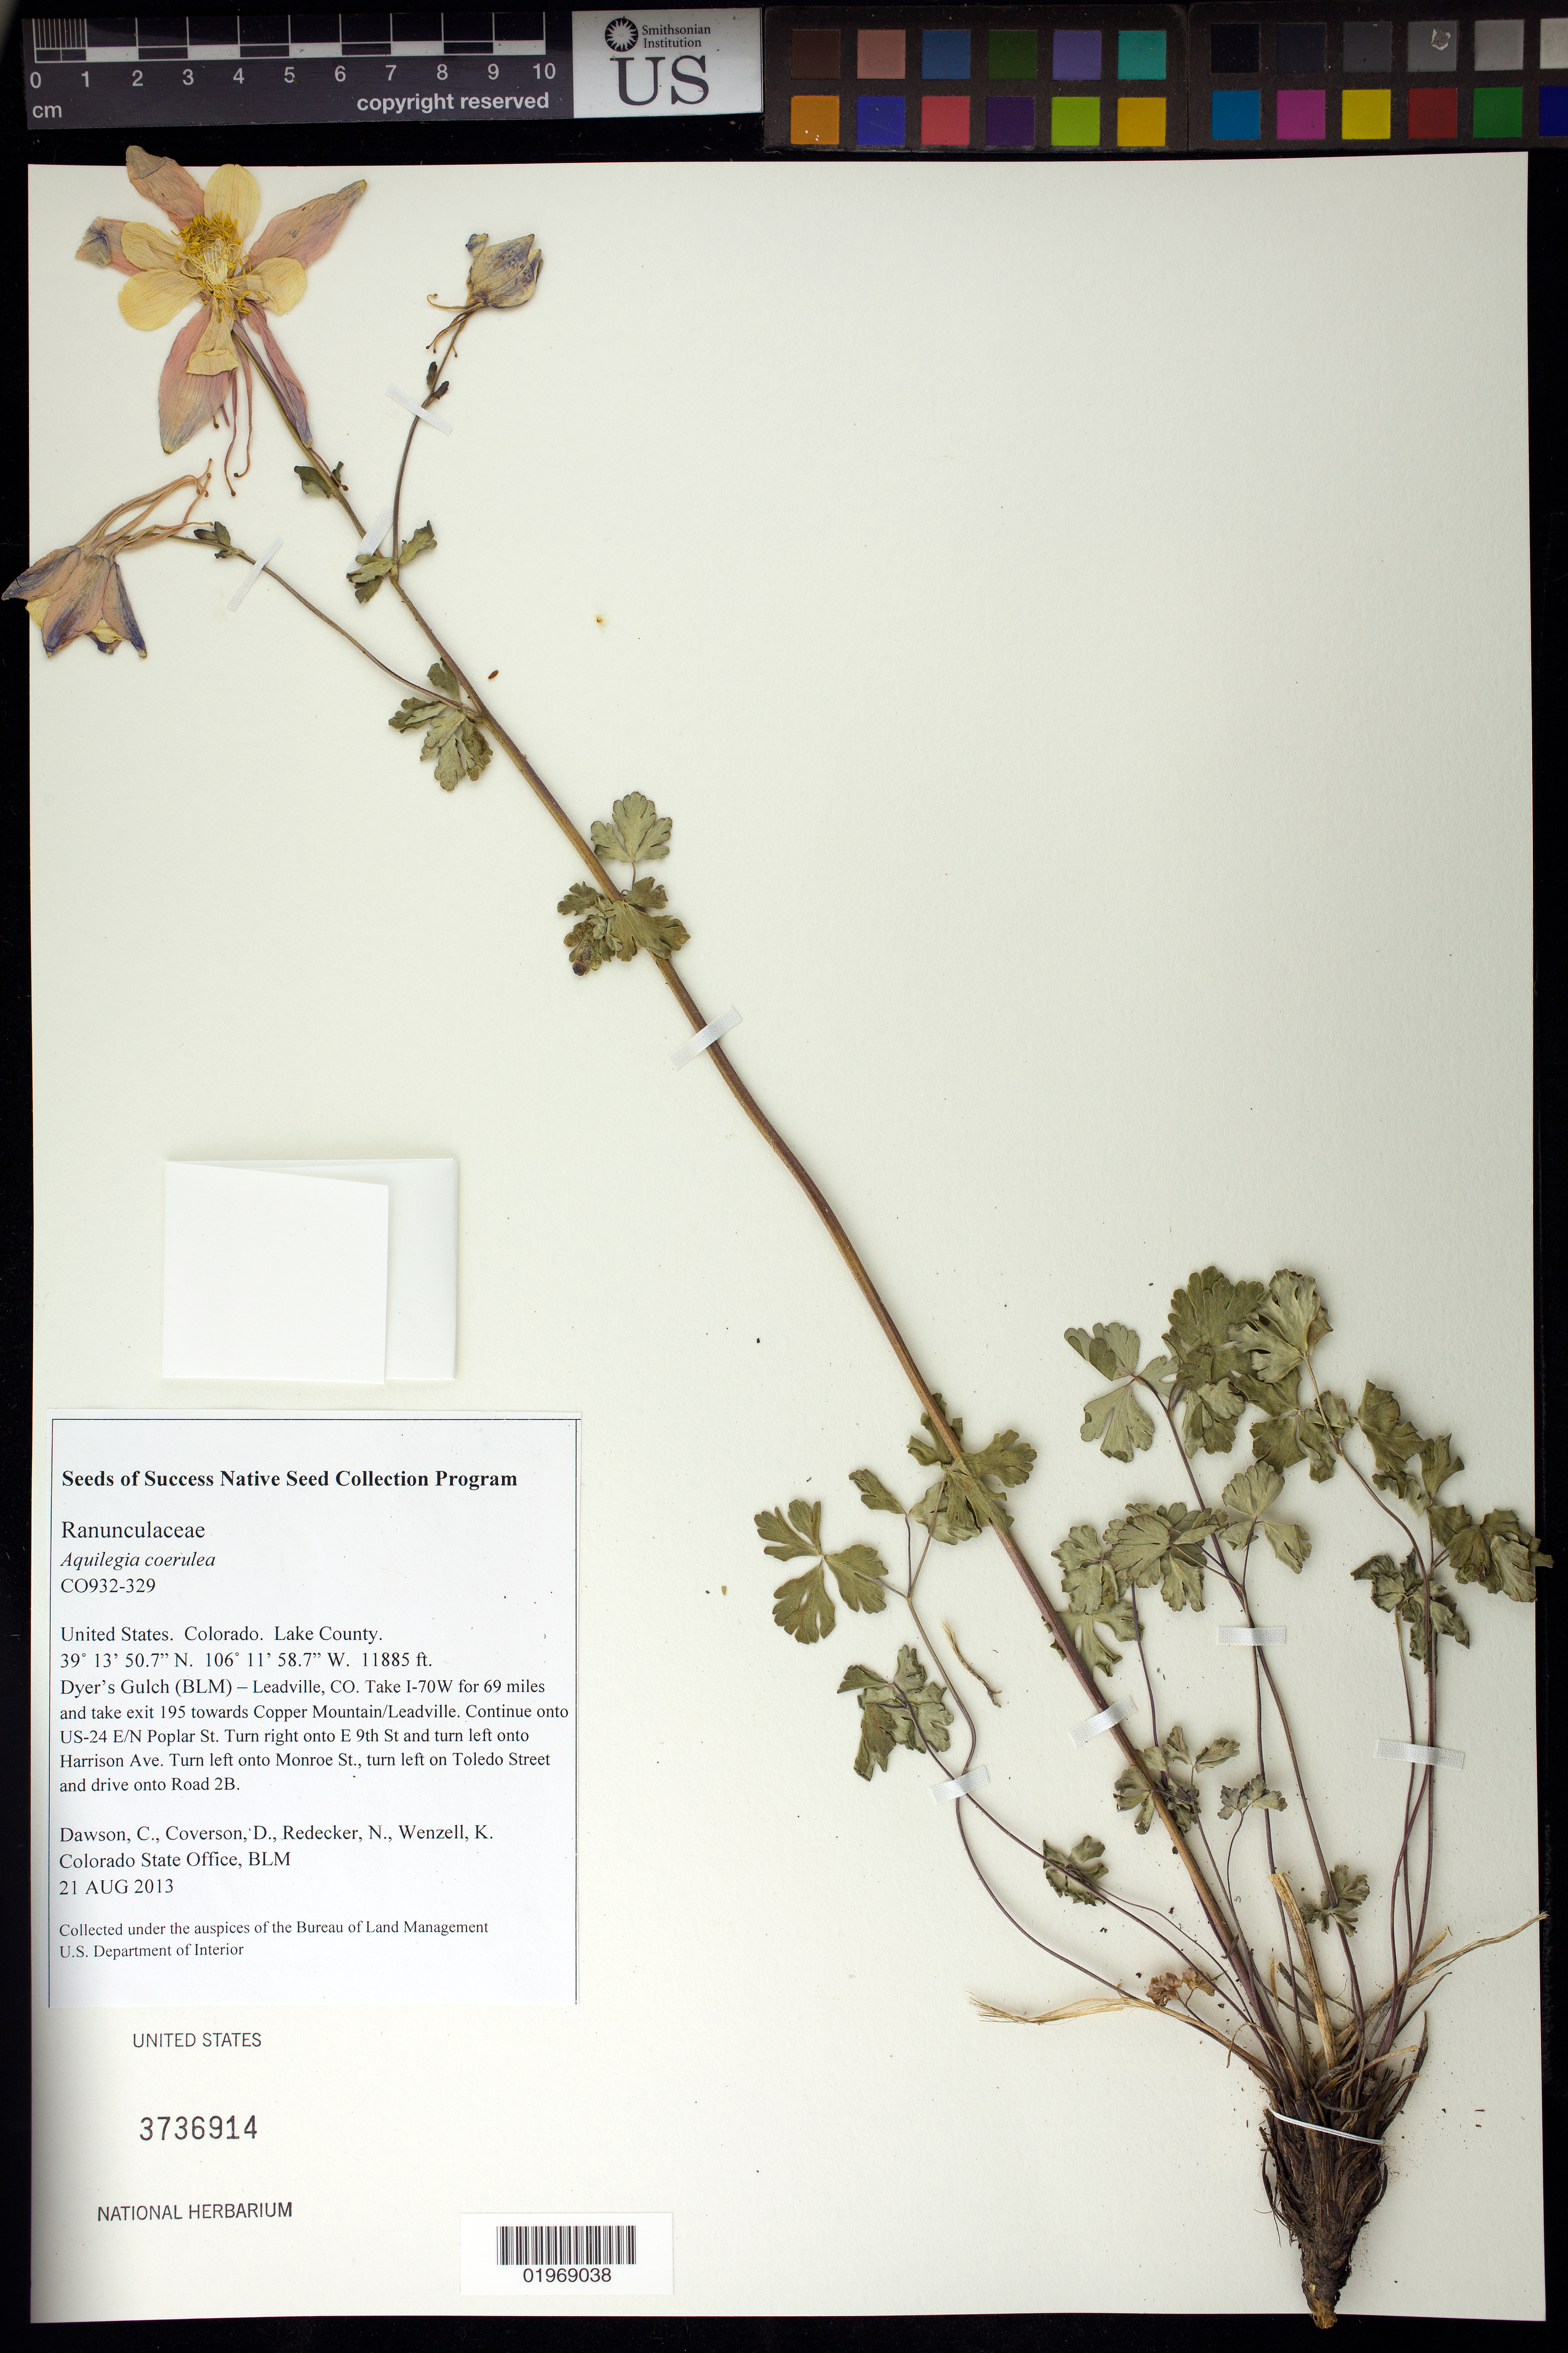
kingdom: Plantae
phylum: Tracheophyta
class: Magnoliopsida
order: Ranunculales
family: Ranunculaceae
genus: Aquilegia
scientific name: Aquilegia coerulea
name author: E. James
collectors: D. Coverson, N. Redecker & K. Wenzell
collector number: CO932-329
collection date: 2013-08-21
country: United States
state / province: Colorado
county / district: Lake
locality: Dyer's Gulch (BLM)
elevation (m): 3623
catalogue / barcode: US 3736914